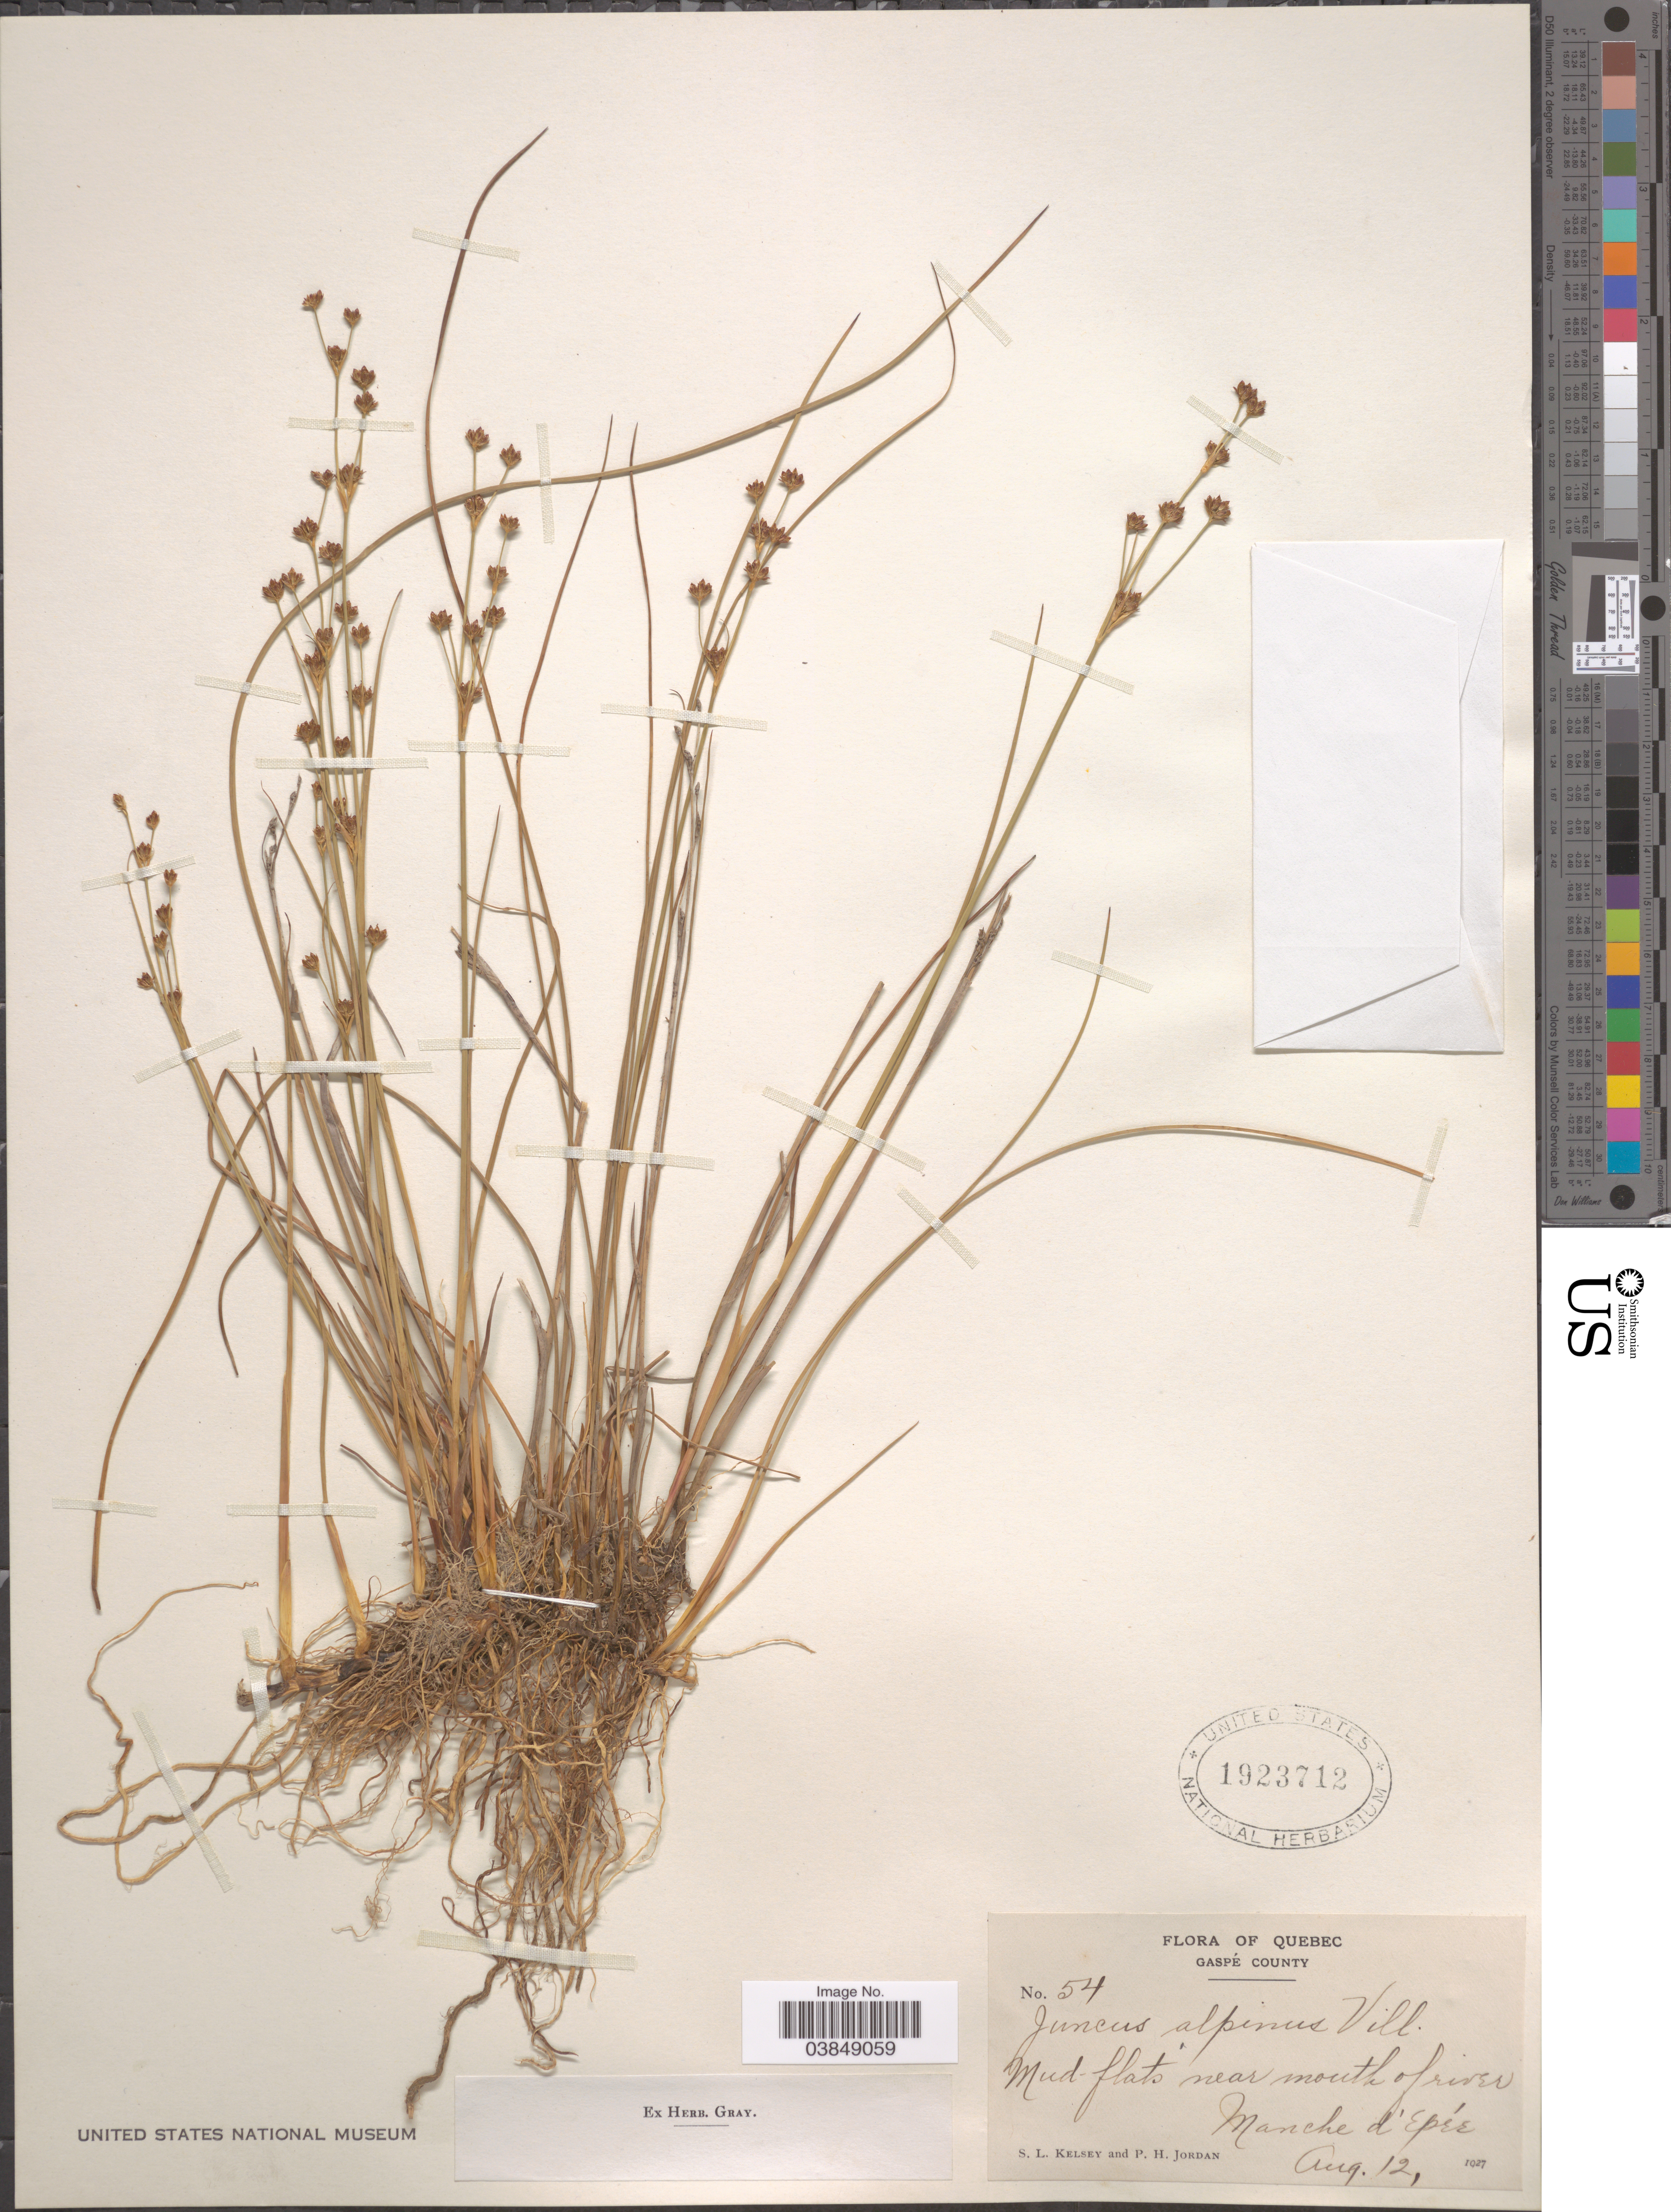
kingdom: Plantae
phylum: Tracheophyta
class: Liliopsida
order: Poales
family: Juncaceae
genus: Juncus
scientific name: Juncus alpinus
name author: Vill.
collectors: S. Kelsey & P. Jordan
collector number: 54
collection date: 1927-08-12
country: Canada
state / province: Quebec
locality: Gaspé County. Mud-flats near mouth of river. Manche d'Epée.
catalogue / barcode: US 1923712